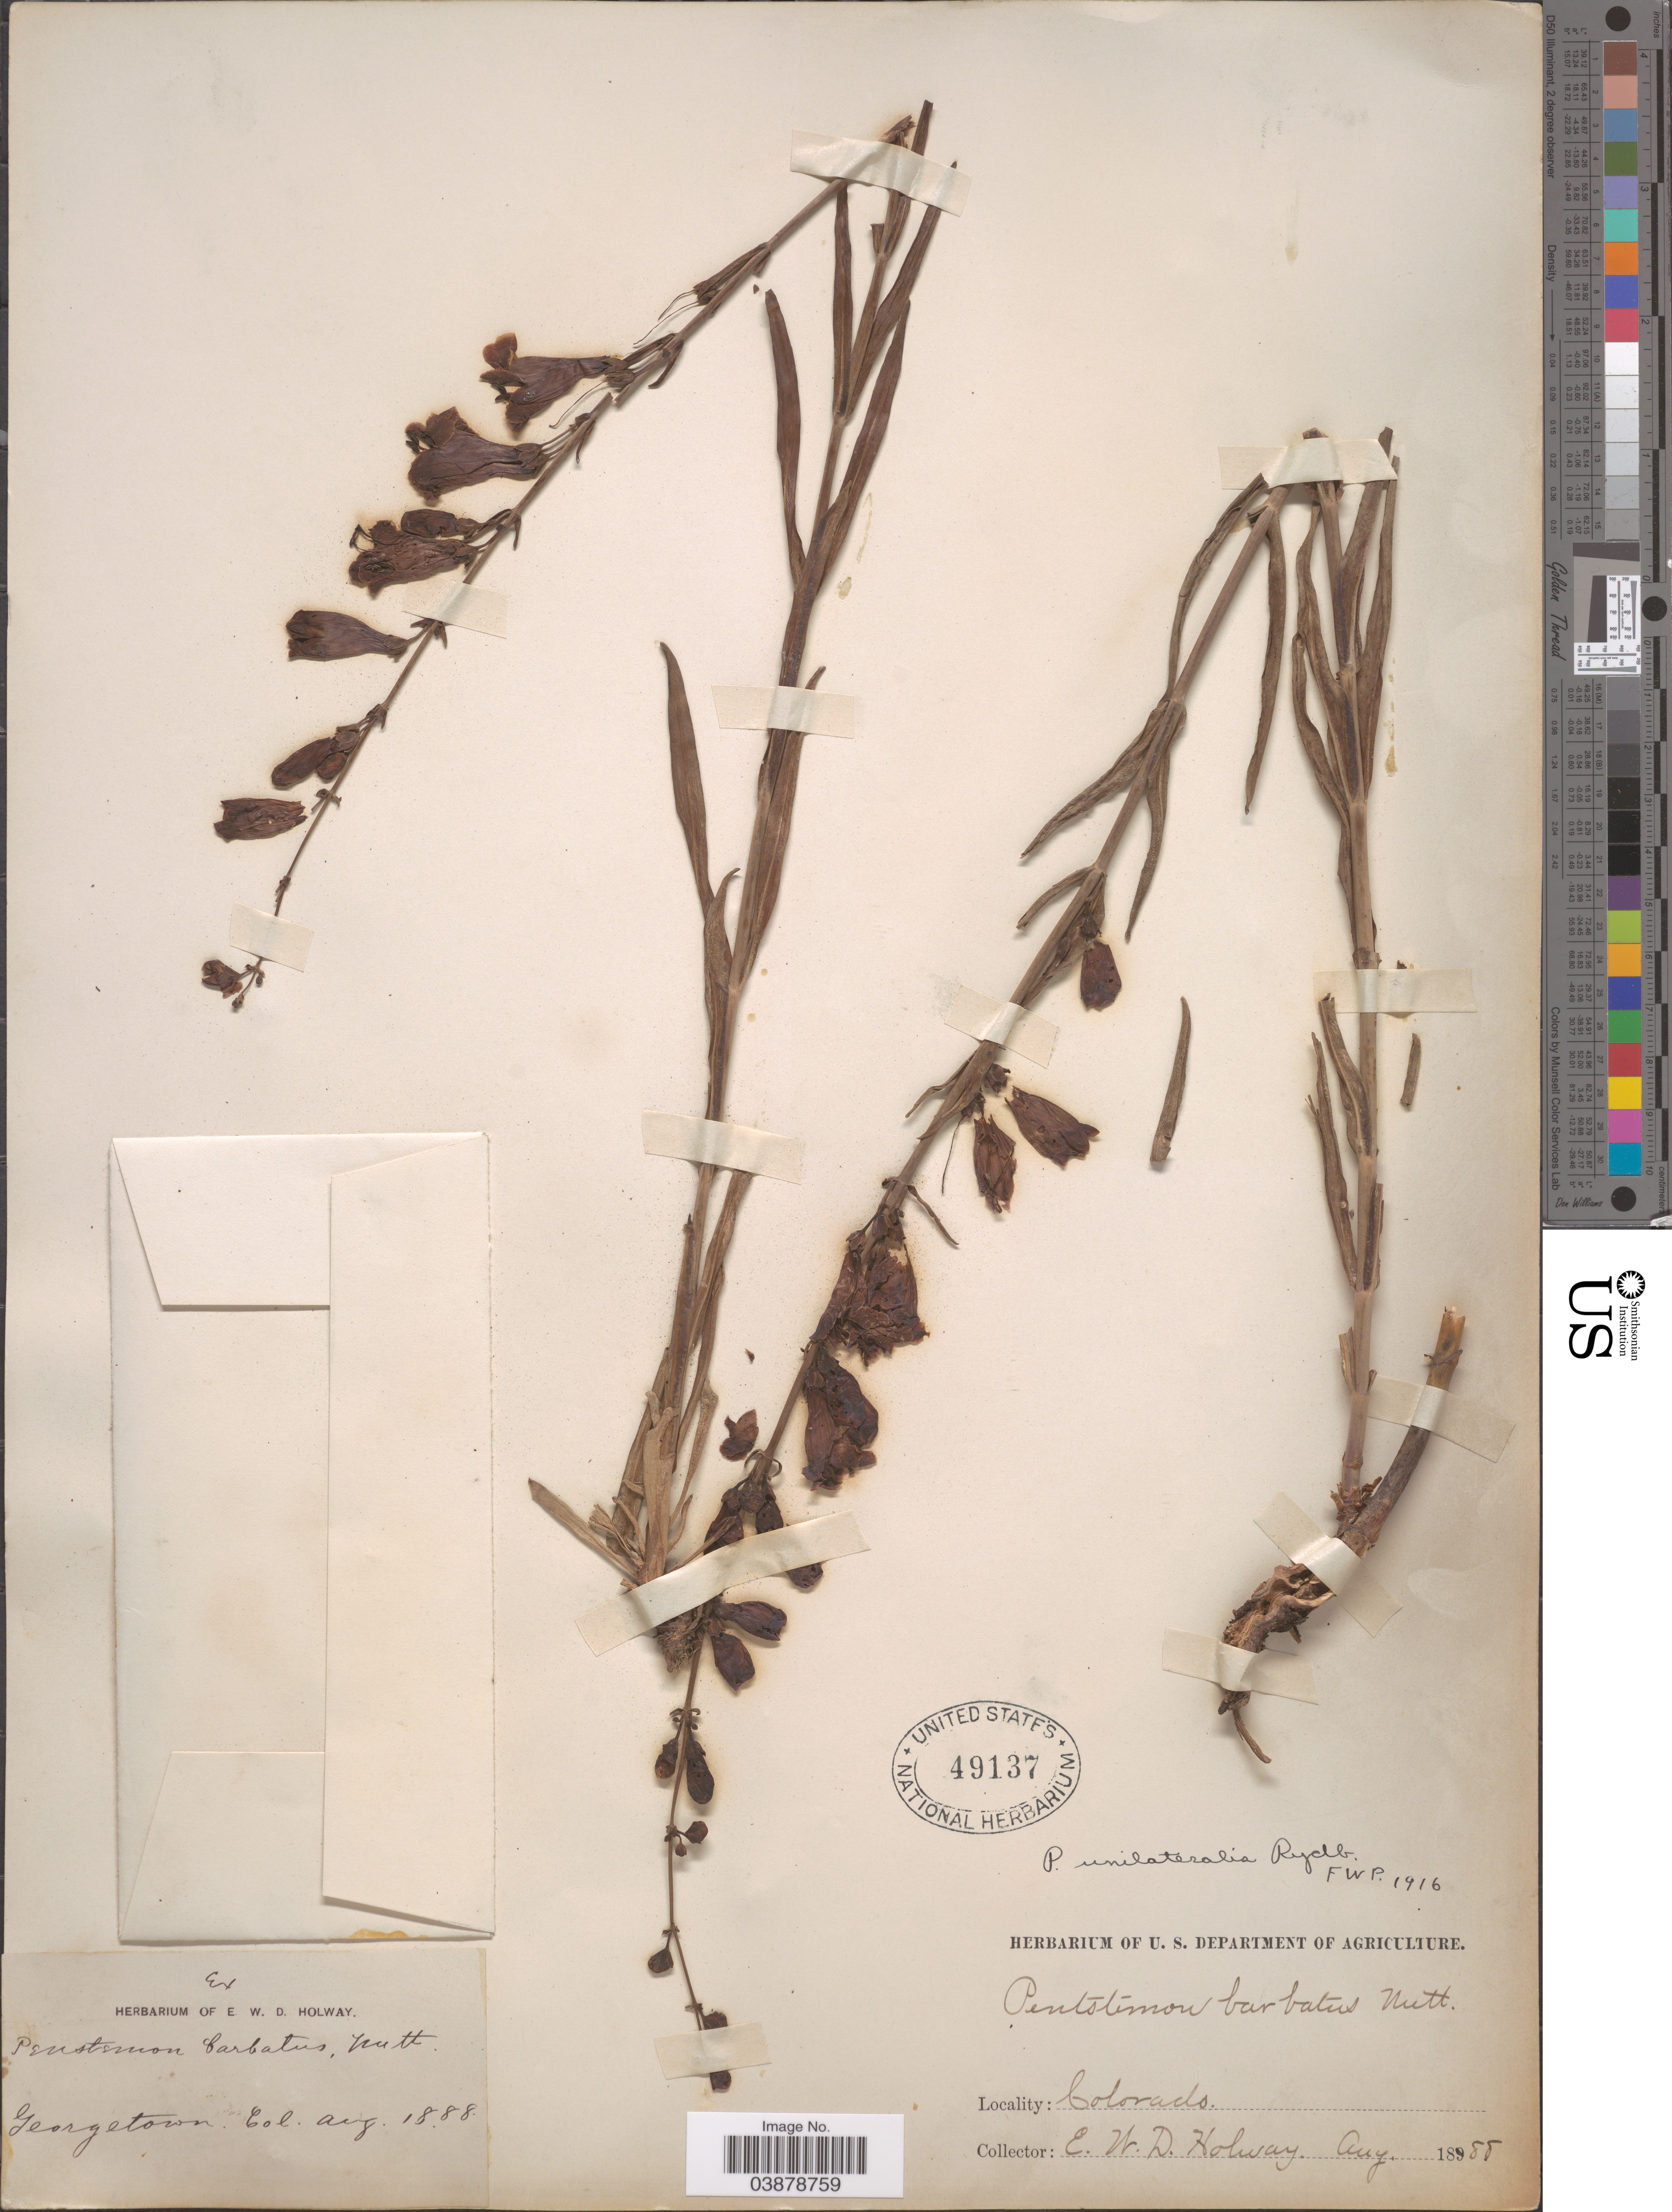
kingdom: Plantae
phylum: Tracheophyta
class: Magnoliopsida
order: Lamiales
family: Plantaginaceae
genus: Penstemon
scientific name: Penstemon unilateralis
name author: Rydb.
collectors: E. W. D. Holway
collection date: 1888-08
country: United States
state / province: Colorado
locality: Georgetown.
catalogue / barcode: US 49137